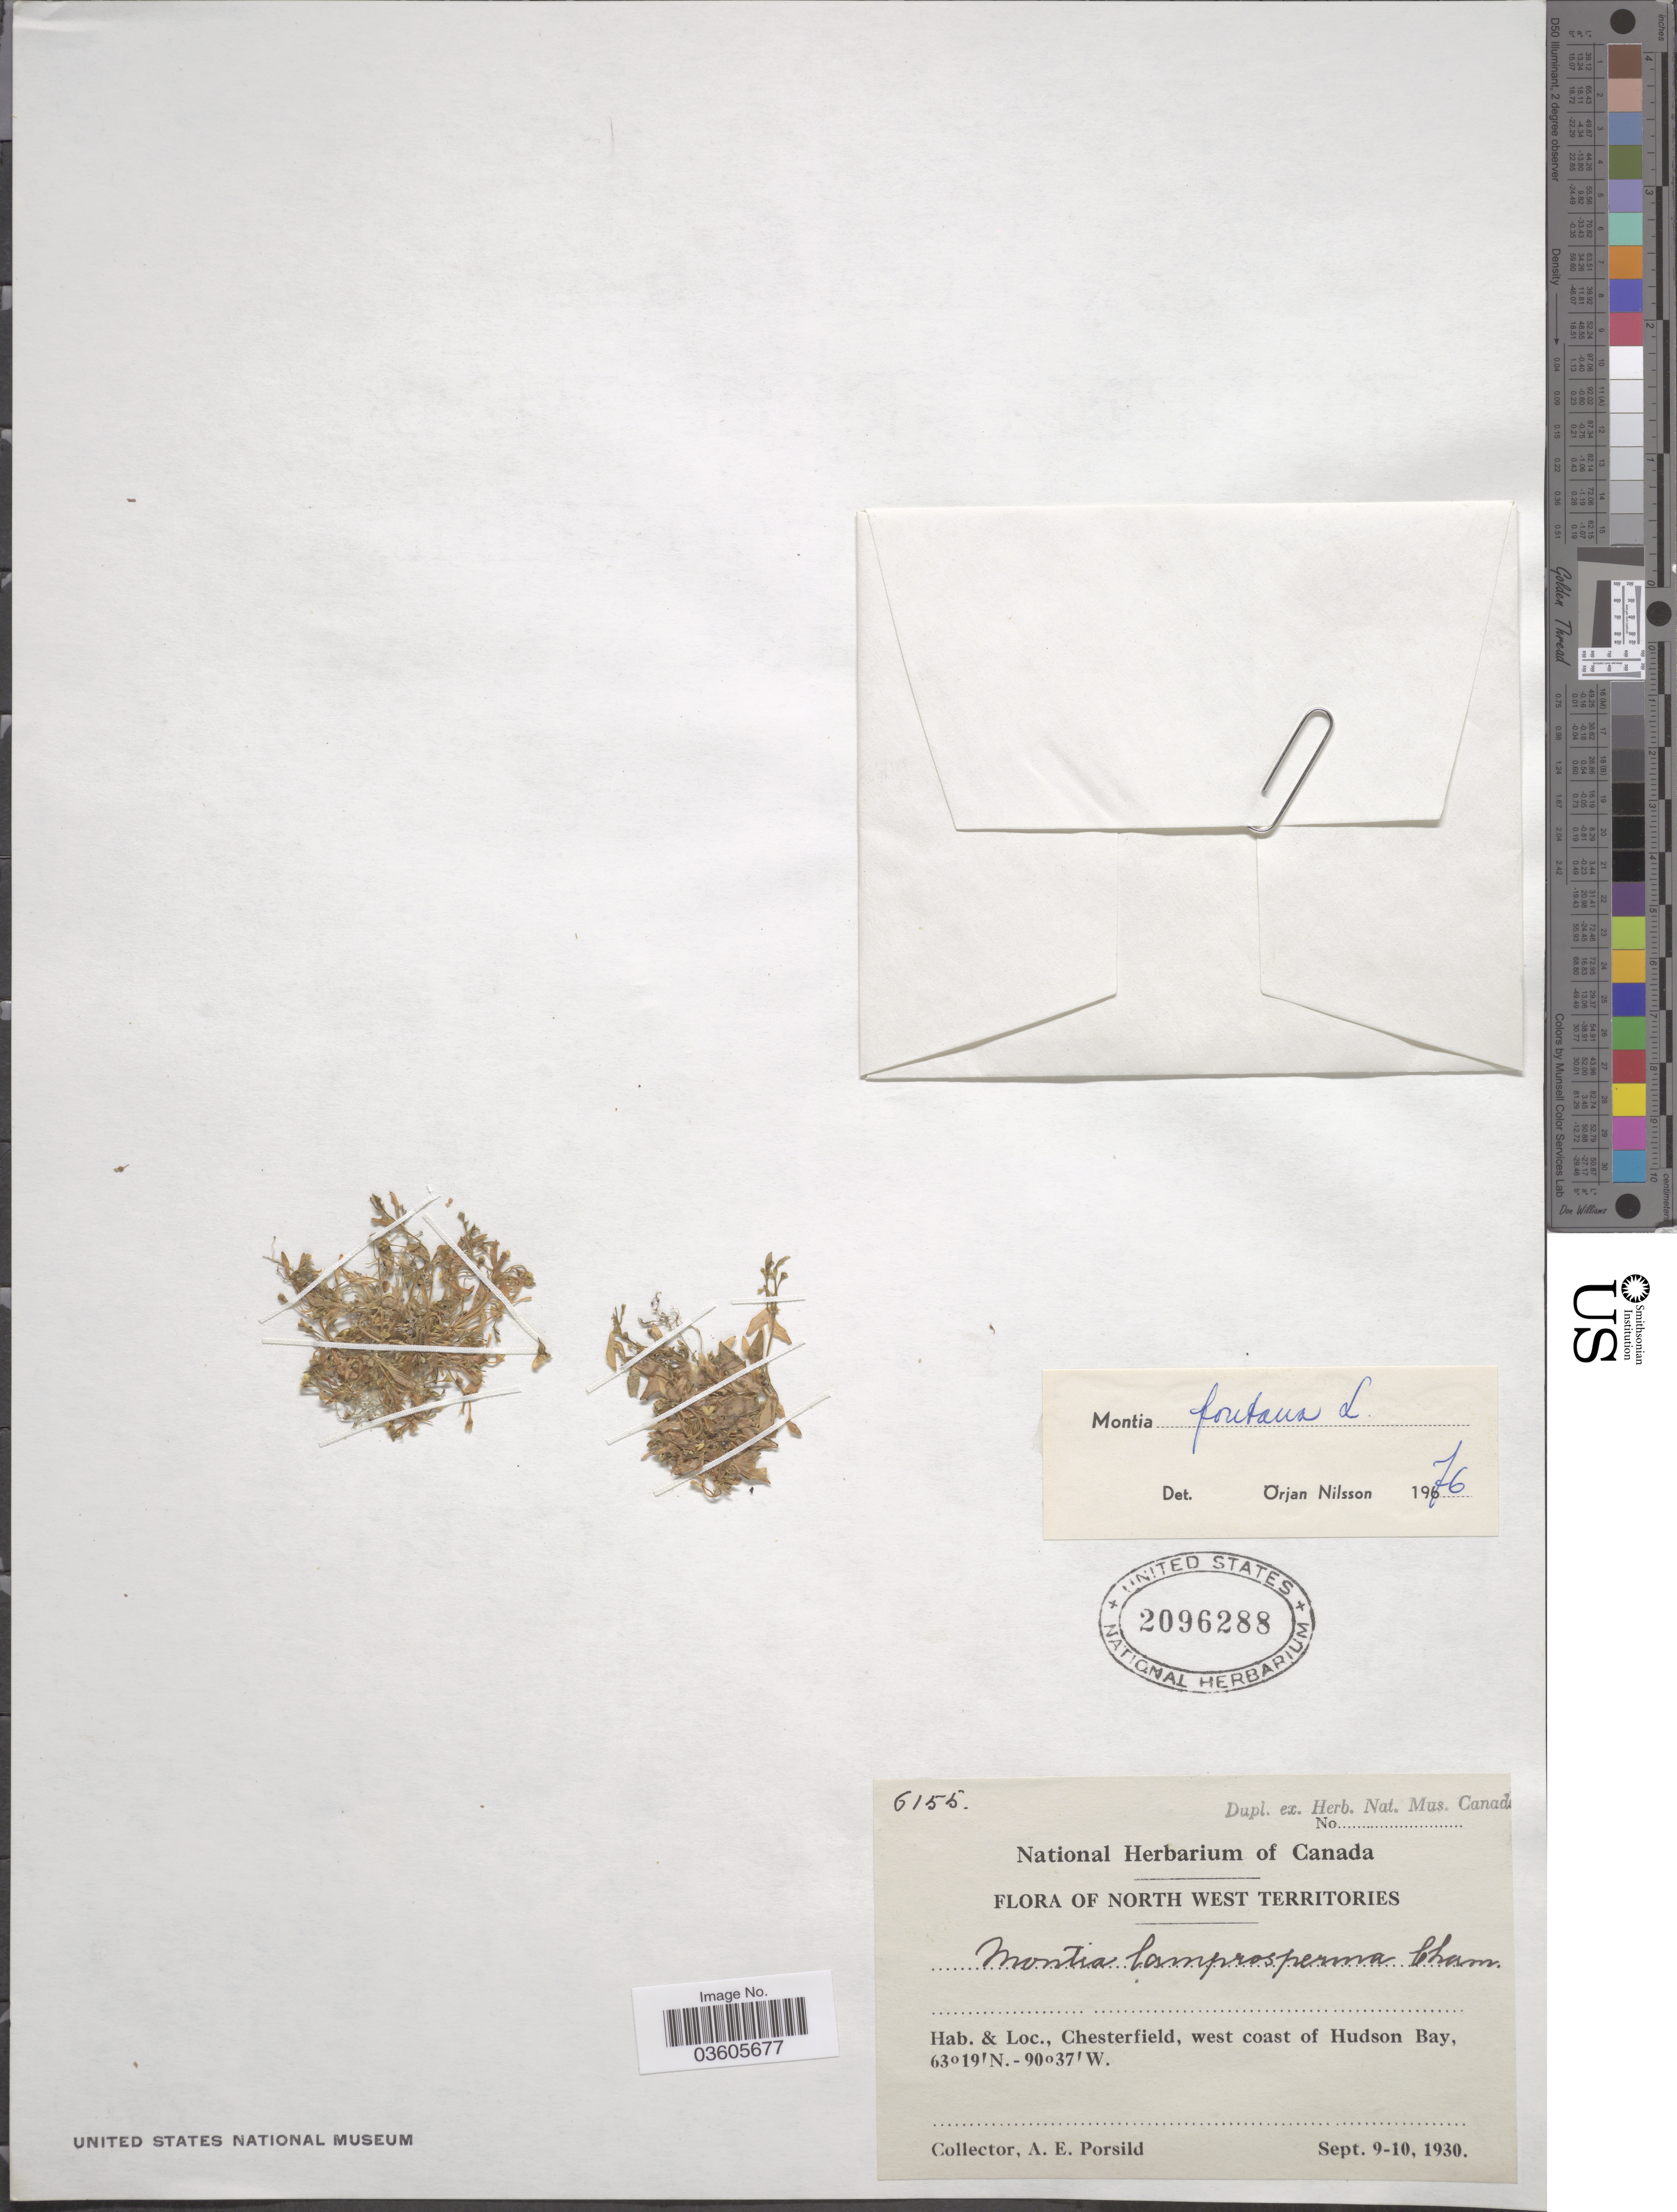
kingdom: Plantae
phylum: Tracheophyta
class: Magnoliopsida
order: Caryophyllales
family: Montiaceae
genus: Montia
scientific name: Montia fontana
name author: L.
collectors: A. E. Porsild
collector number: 6155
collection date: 1930-09-09/1930-09-10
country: Canada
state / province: Northwest Territories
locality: Chesterfield, west coast of Hudson Bay.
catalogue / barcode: US 2096288